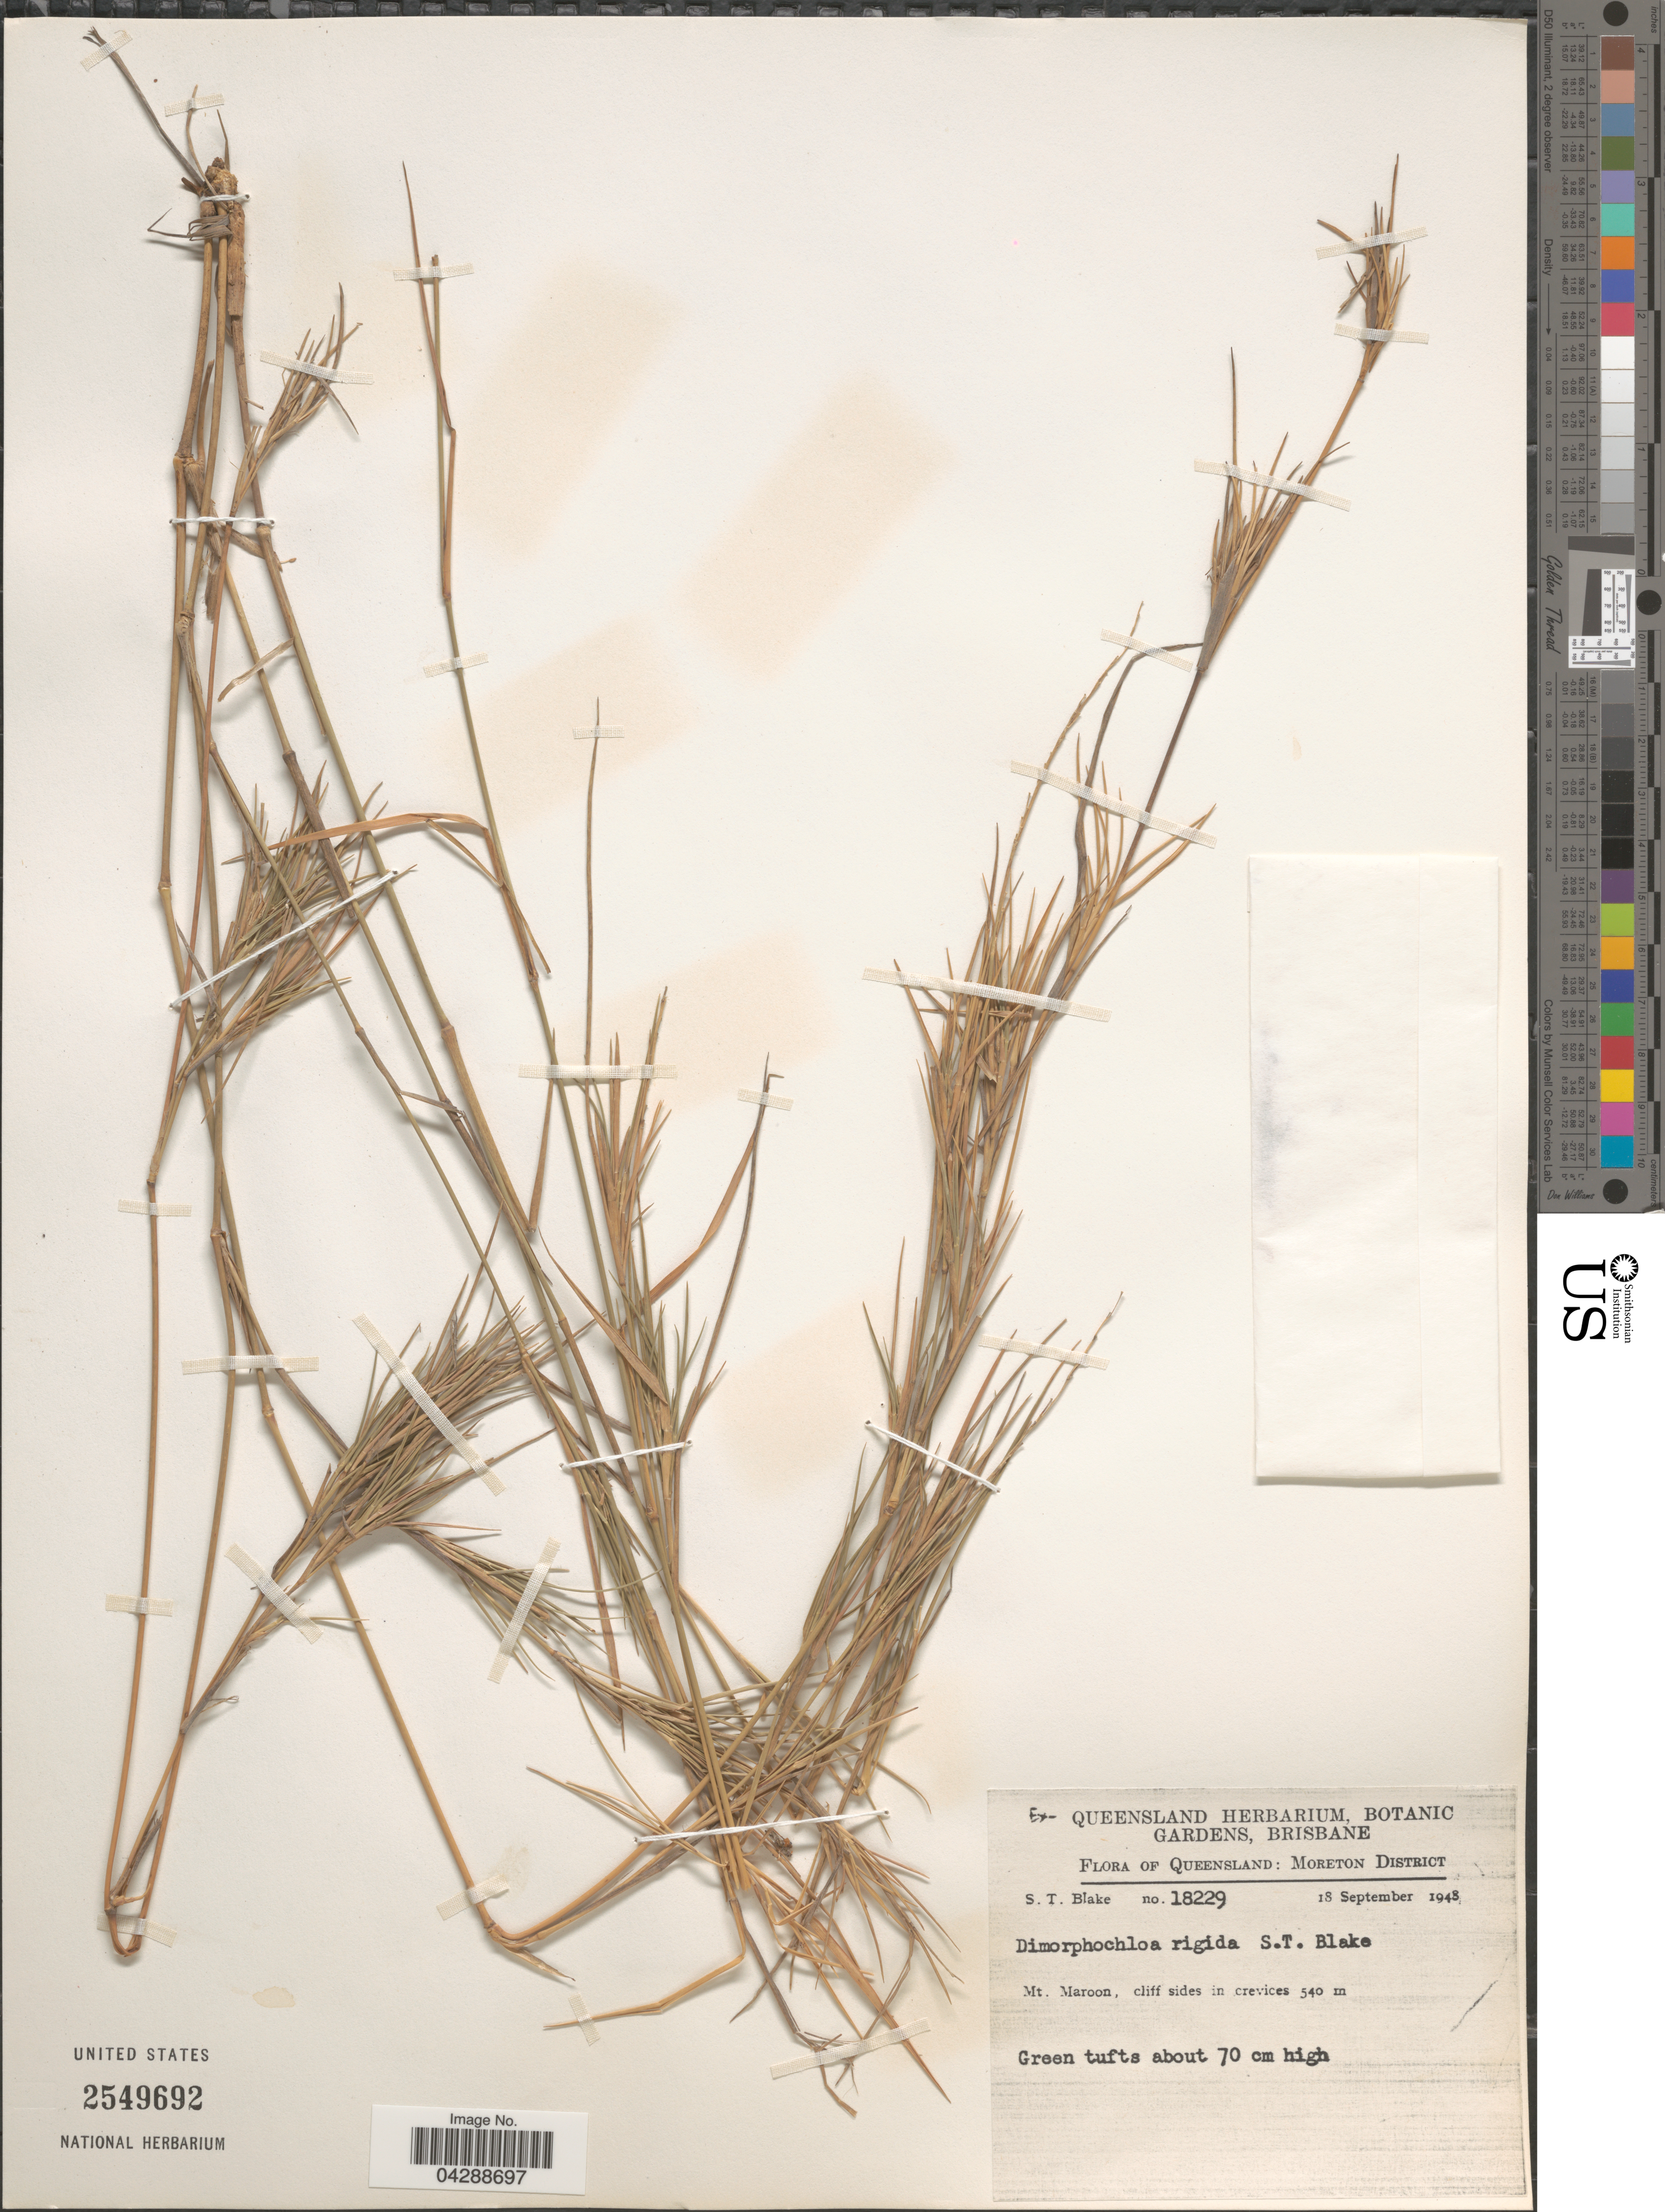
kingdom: Plantae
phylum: Tracheophyta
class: Liliopsida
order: Poales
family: Poaceae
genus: Cleistochloa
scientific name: Cleistochloa rigida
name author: (S.T. Blake) R.D. Webster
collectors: S. T. Blake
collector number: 18229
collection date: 1948-09-18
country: Australia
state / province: Queensland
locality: Moreton District. Mt. Maroon.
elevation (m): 540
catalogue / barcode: US 2549692